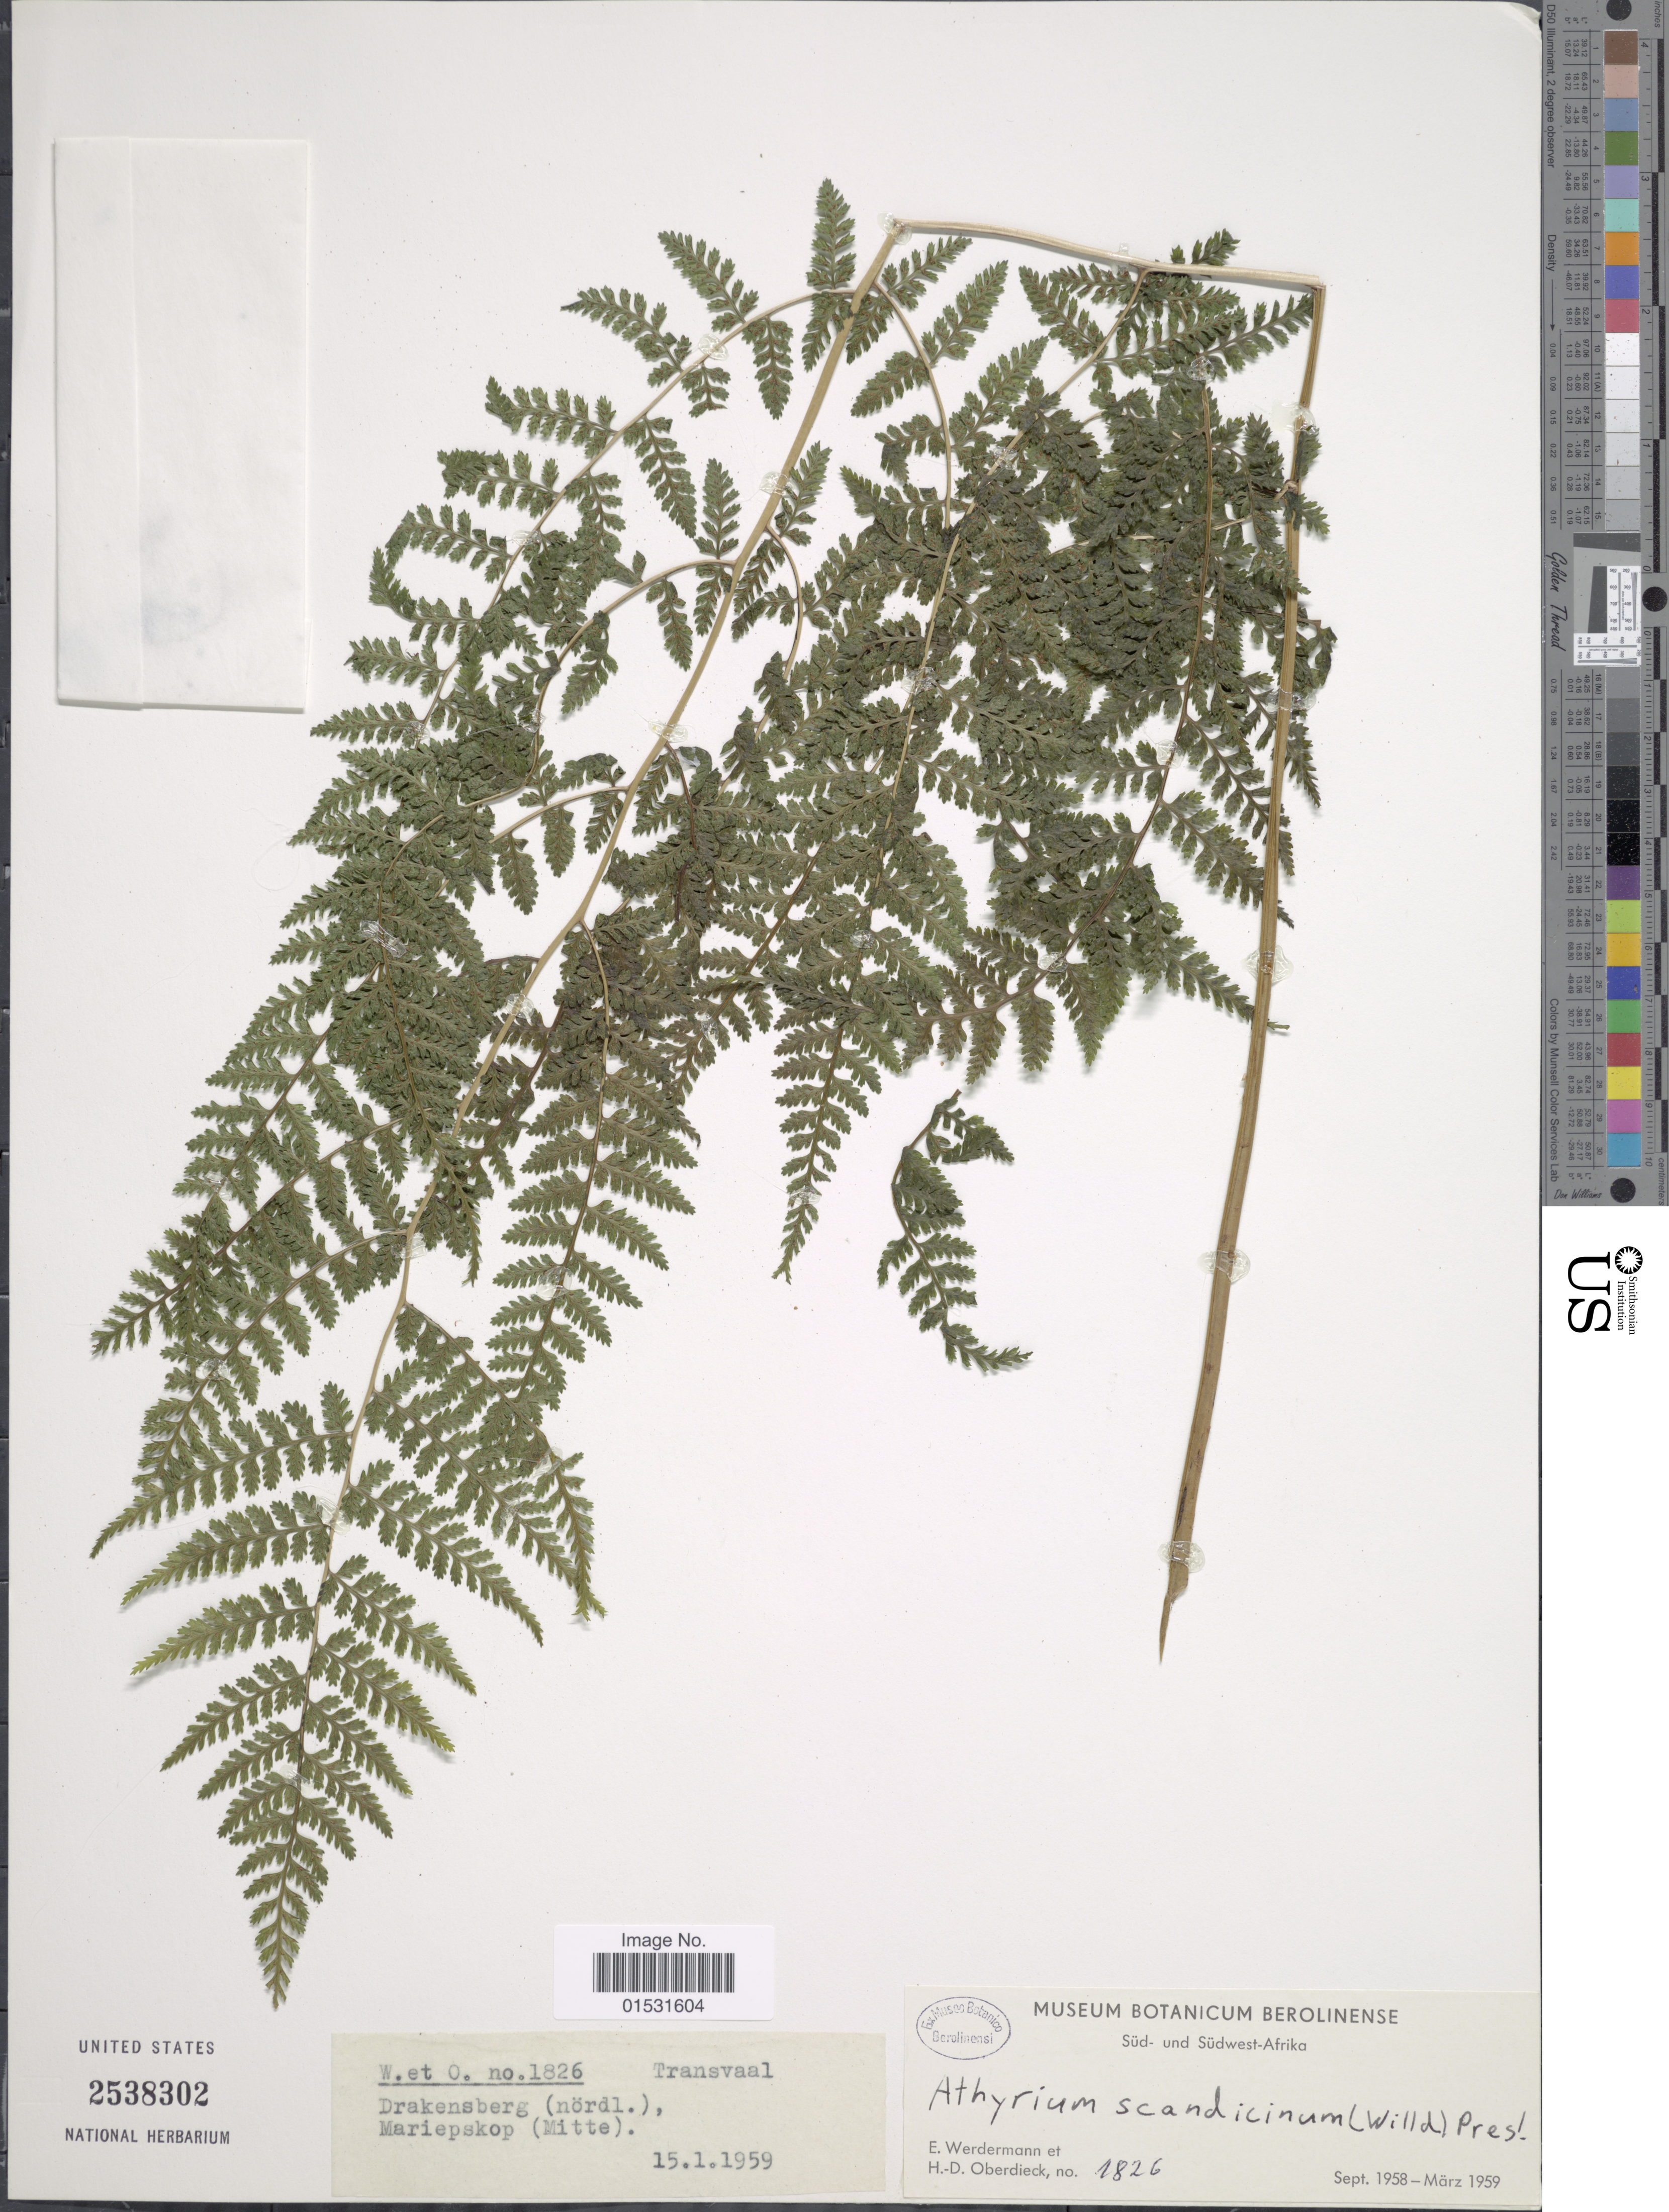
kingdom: Plantae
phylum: Tracheophyta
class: Polypodiopsida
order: Polypodiales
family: Athyriaceae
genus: Athyrium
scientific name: Athyrium scandicinum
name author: (Willd.) C. Presl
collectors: E. Werdermann & H. Oberdieck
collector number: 1826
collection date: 1959-01-15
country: South Africa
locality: Transvaal. Drakensberg (nordl.), Mariepskop (Mitte).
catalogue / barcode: US 2538302